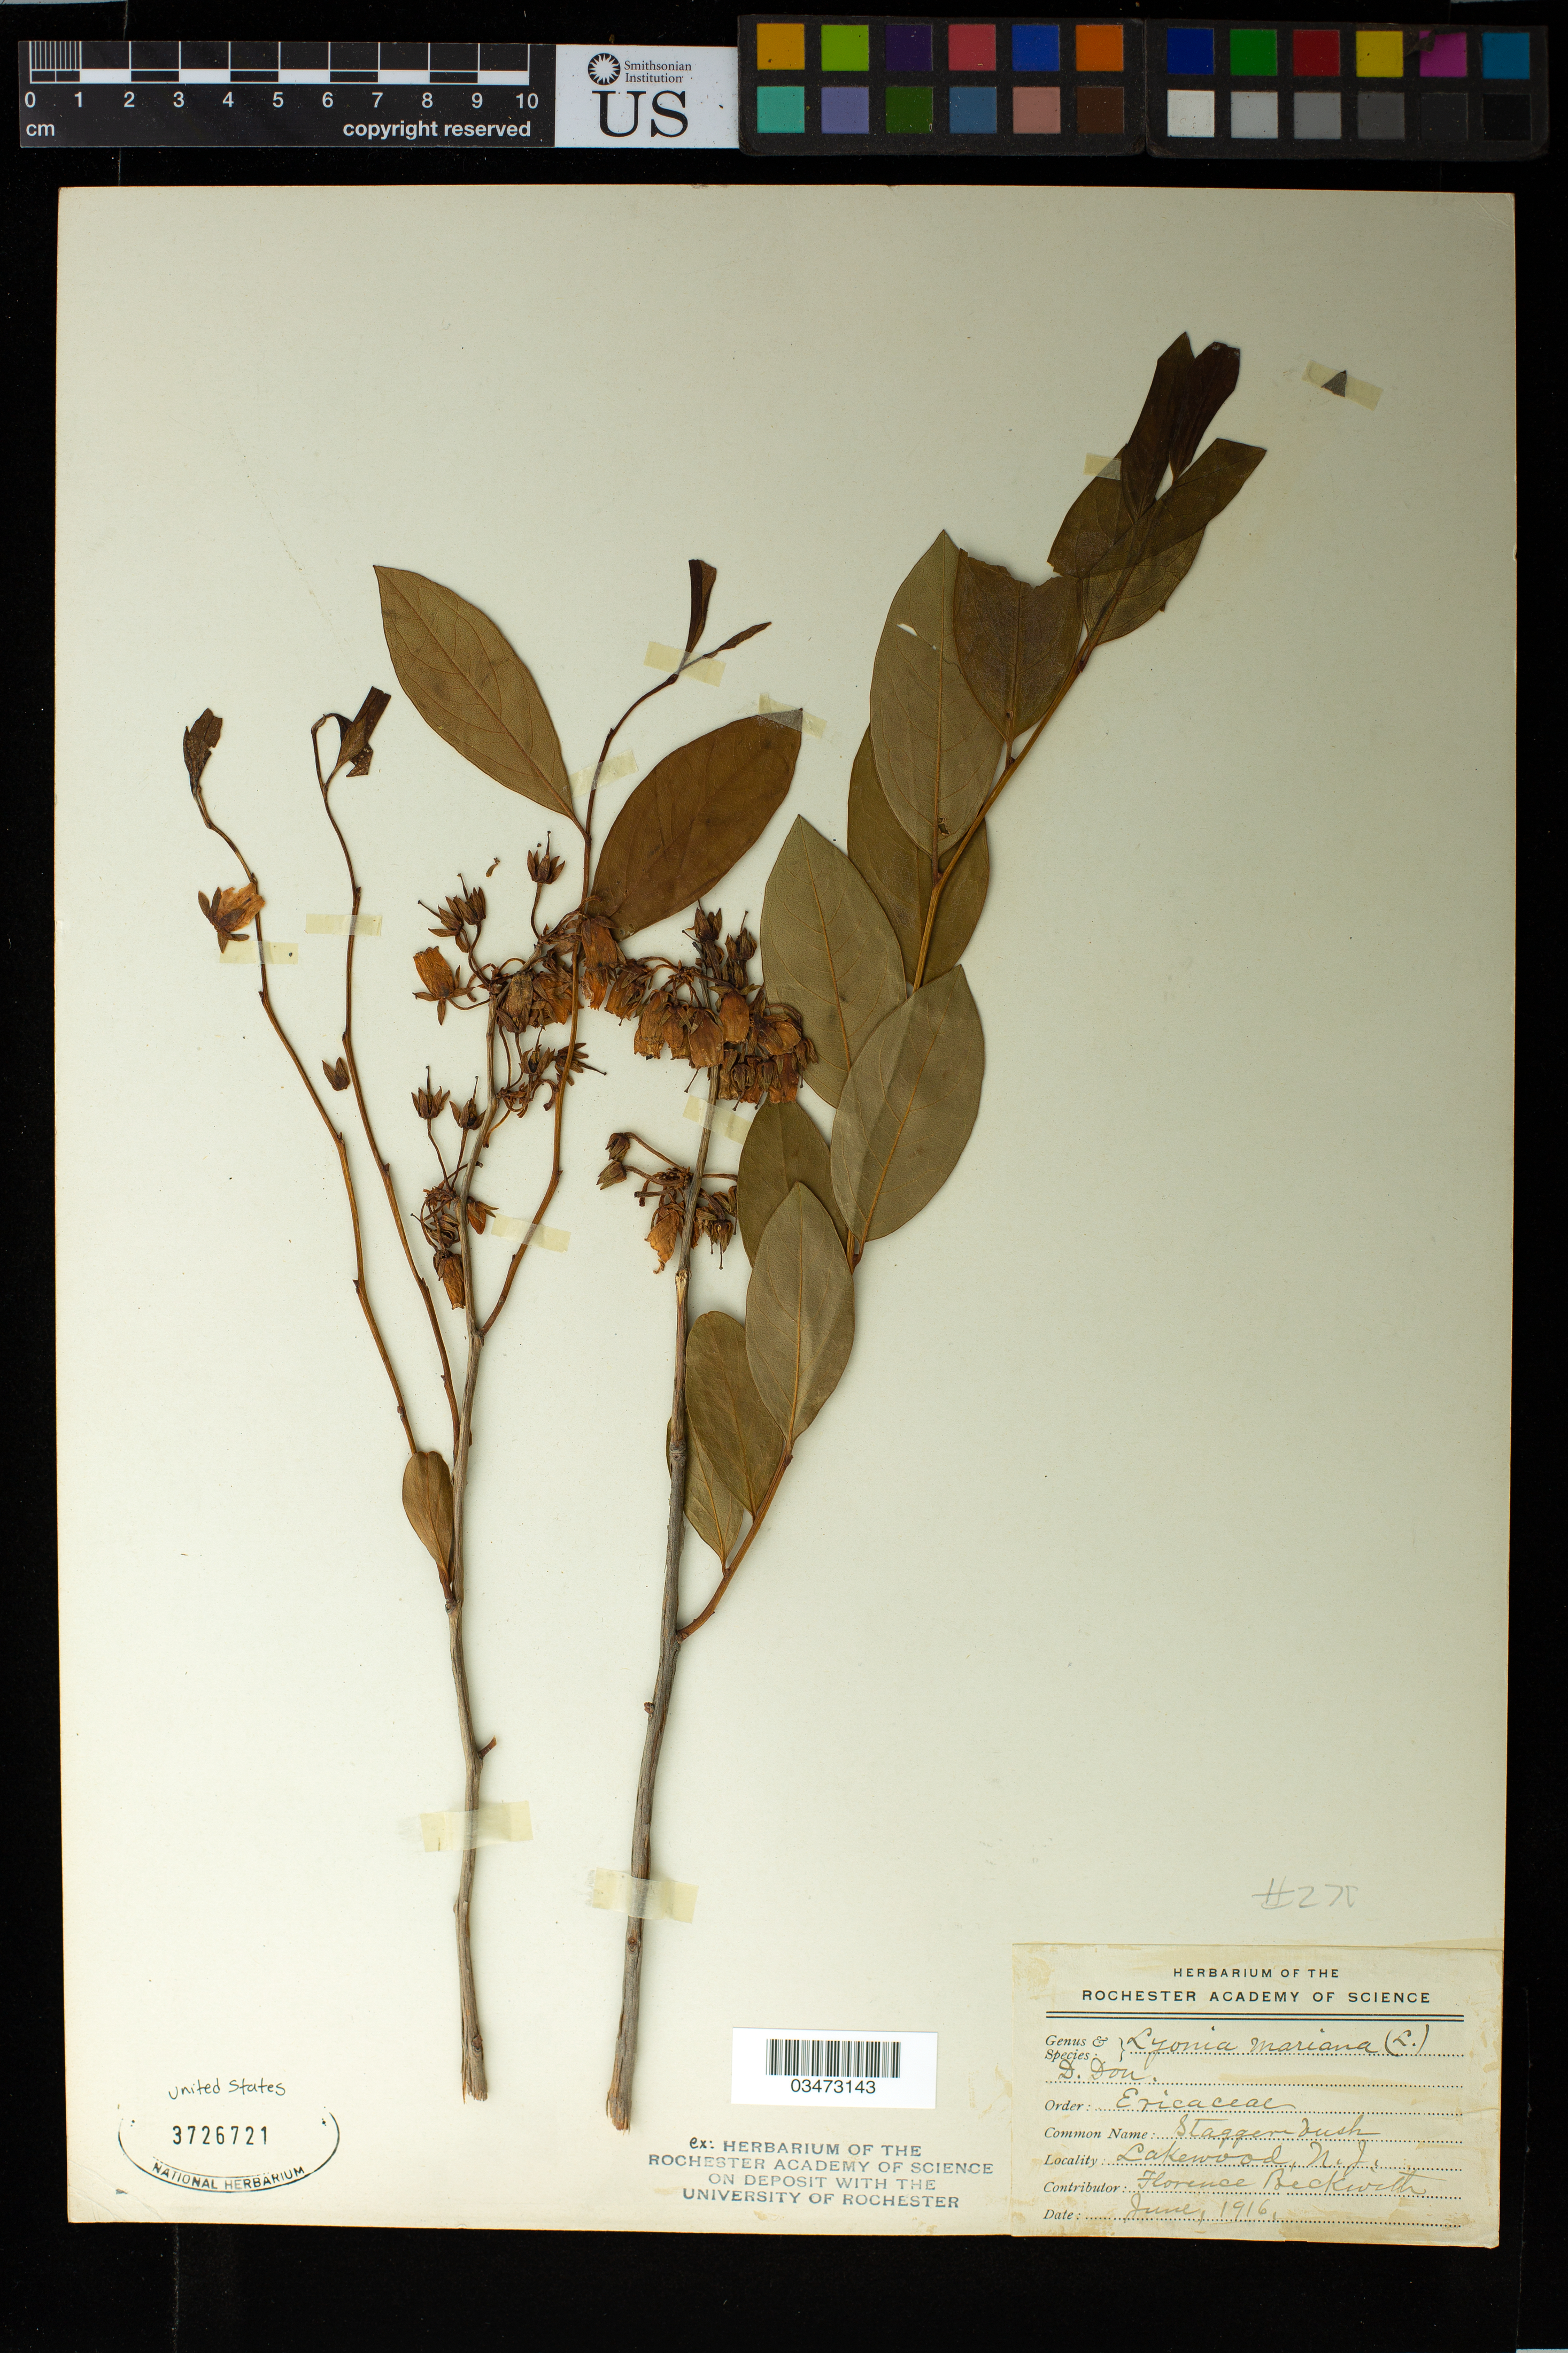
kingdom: Plantae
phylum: Tracheophyta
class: Magnoliopsida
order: Ericales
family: Ericaceae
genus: Lyonia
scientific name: Lyonia mariana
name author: (L.) D. Don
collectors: F. Beckwith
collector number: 270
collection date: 1916-06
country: United States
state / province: New Jersey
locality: Lakewood.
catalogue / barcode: US 3726721